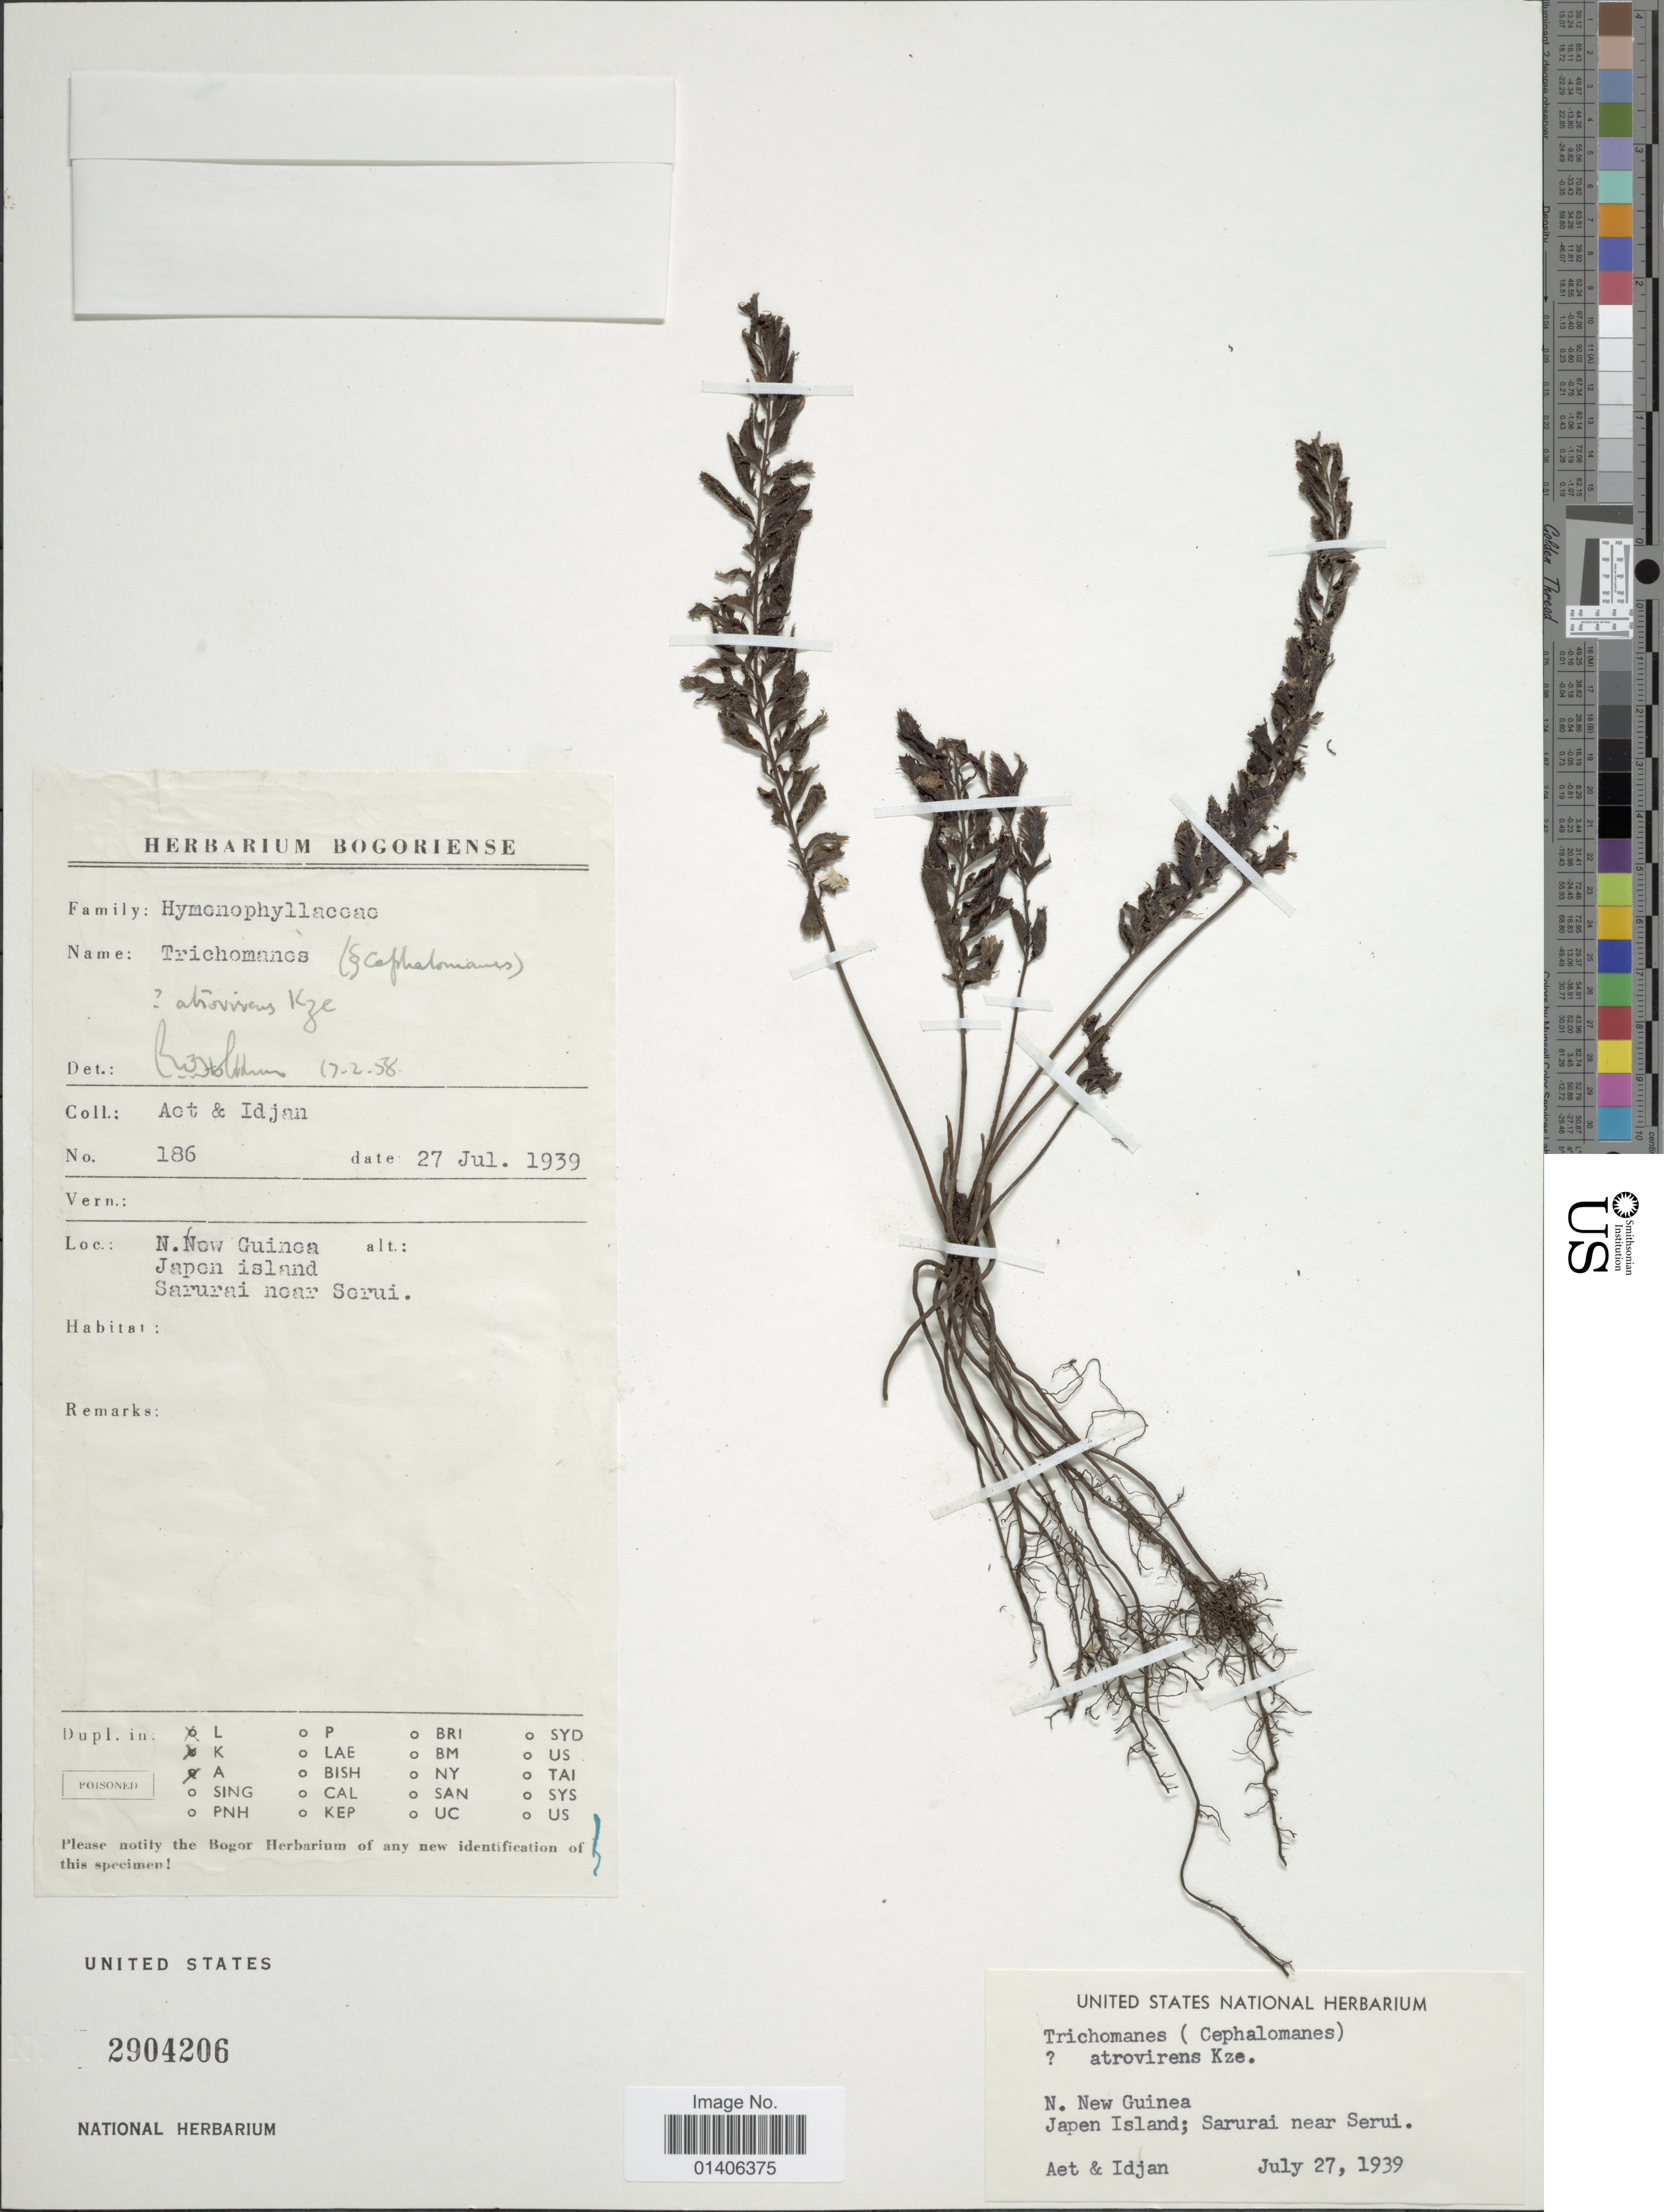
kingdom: Plantae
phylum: Tracheophyta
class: Polypodiopsida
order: Hymenophyllales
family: Hymenophyllaceae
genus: Cephalomanes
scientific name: Cephalomanes atrovirens subsp. boryanum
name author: (Kunze) K. Iwats.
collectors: -- Aet & -. Idjan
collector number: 186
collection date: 1939-07-27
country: Indonesia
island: New Guinea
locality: N. New Guinea, Japen Island; Sarurai near Serui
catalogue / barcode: US 2904206